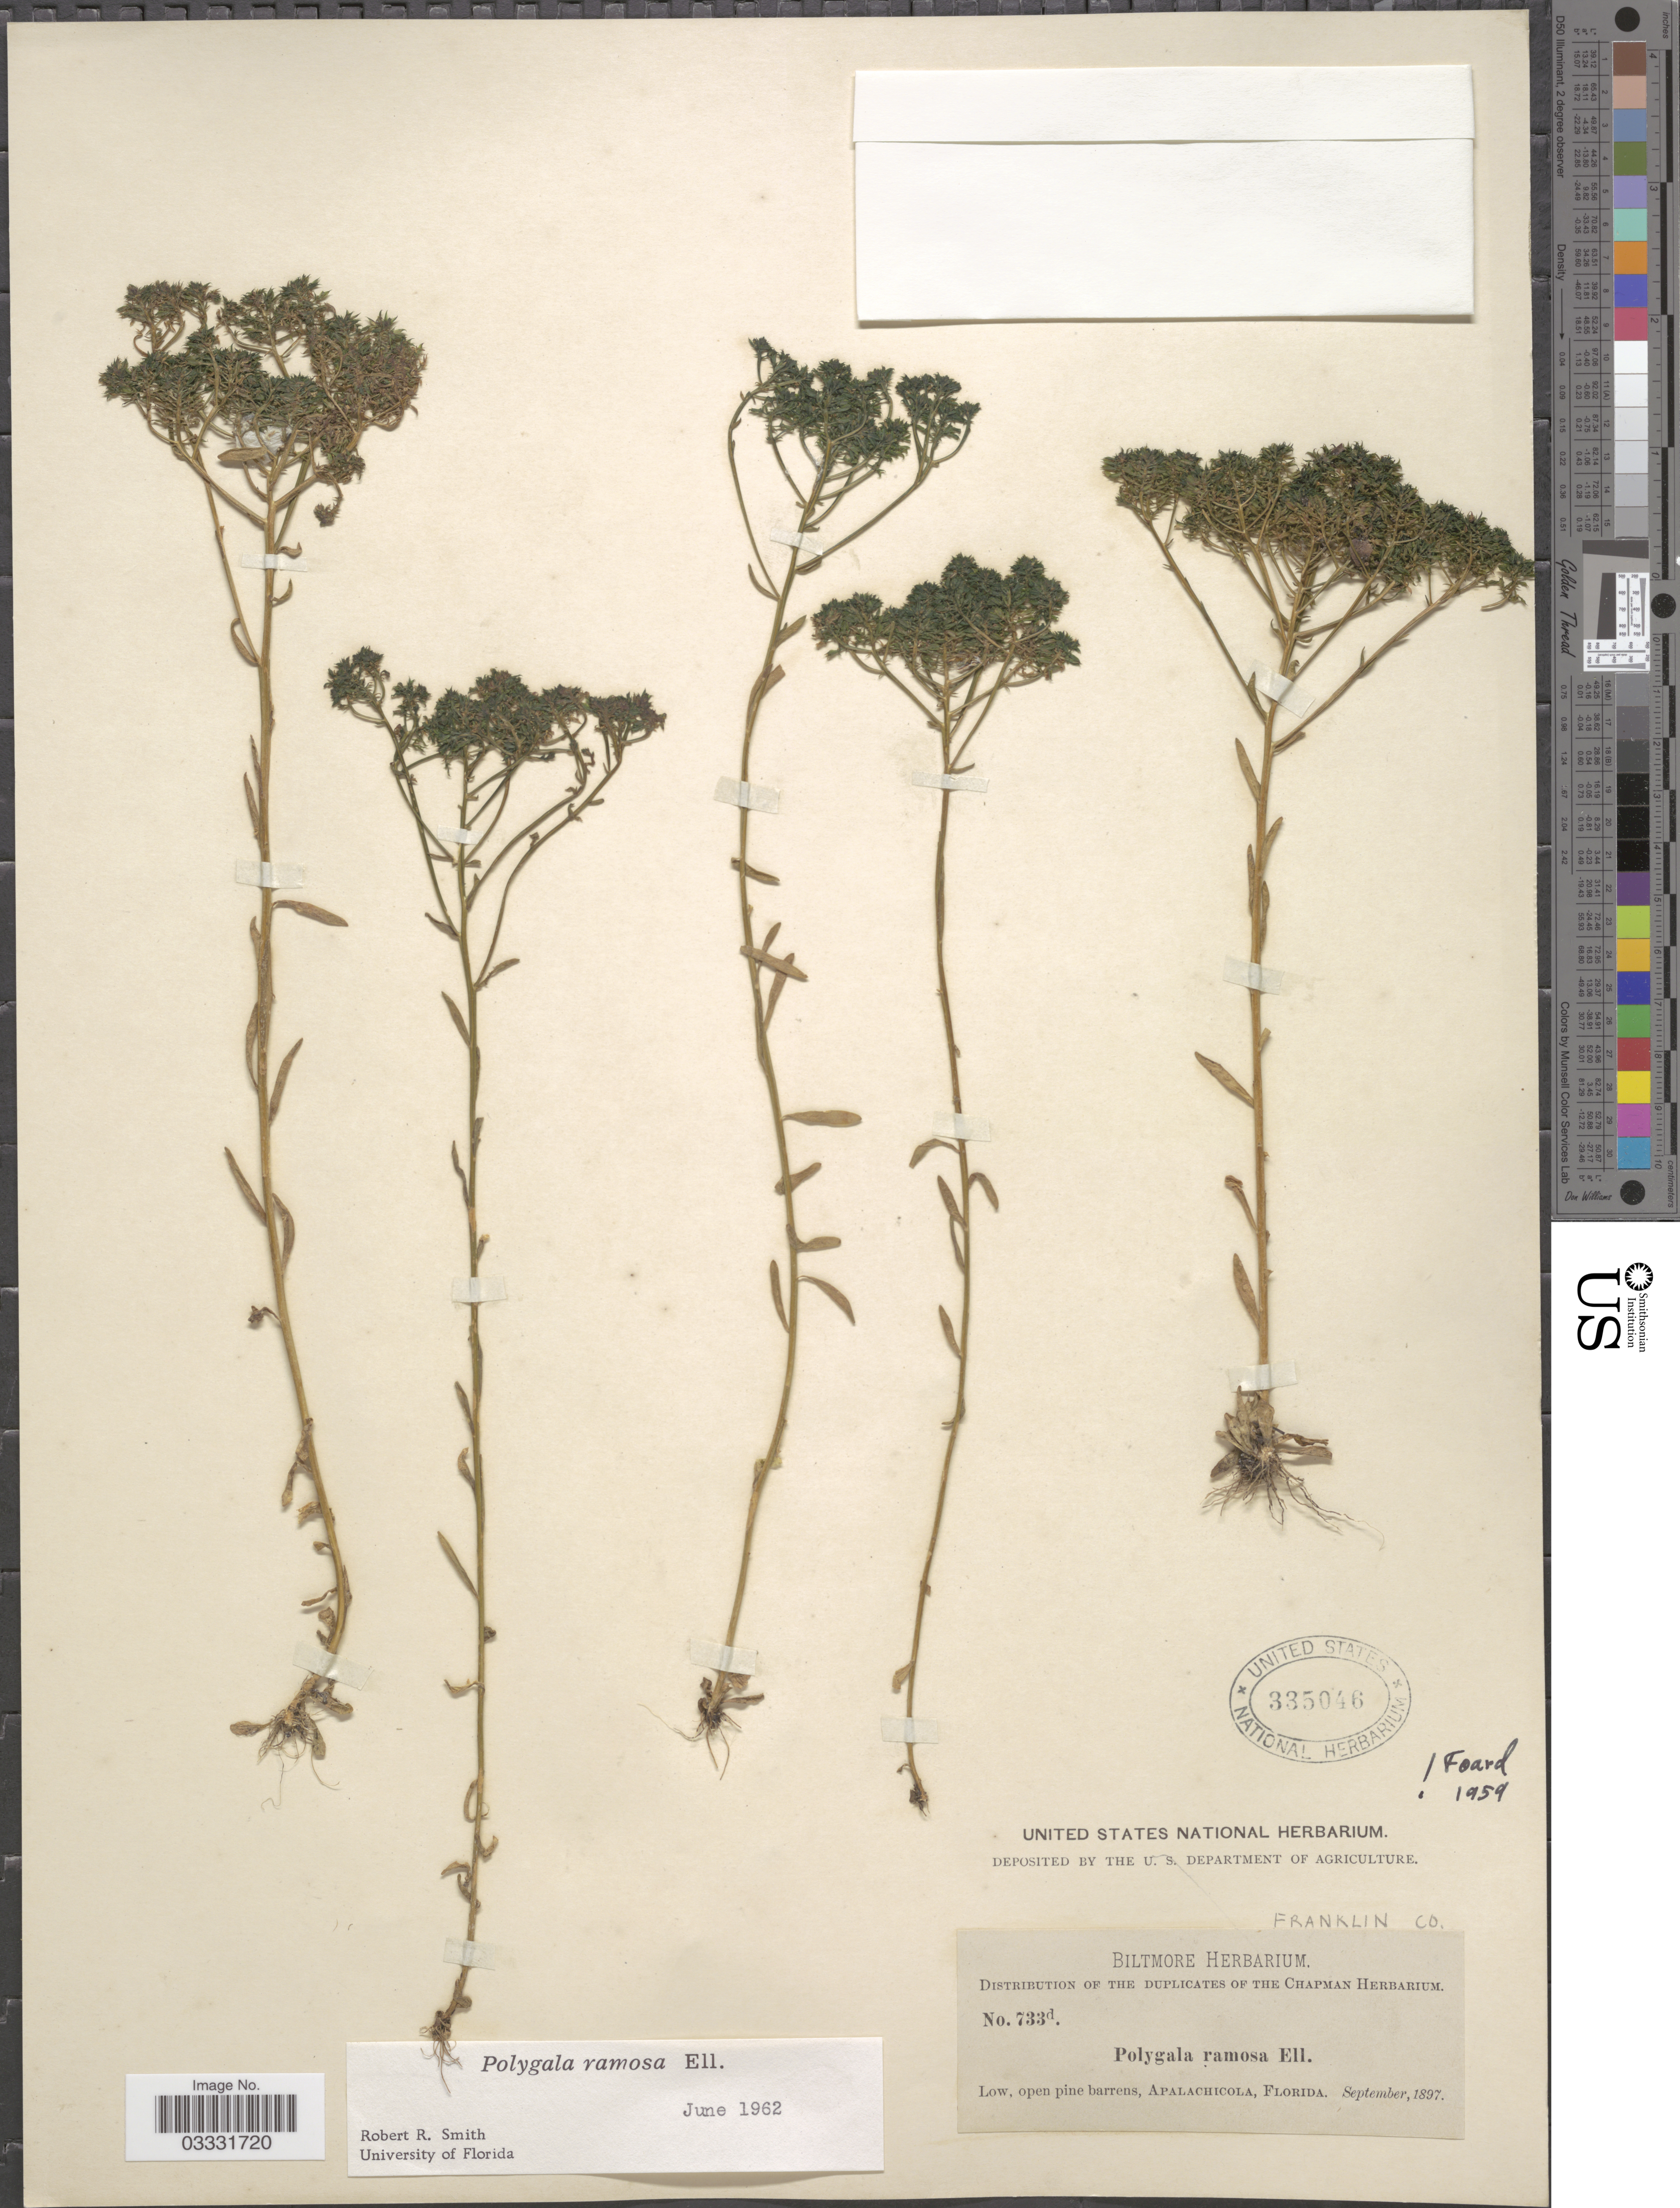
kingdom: Plantae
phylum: Tracheophyta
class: Magnoliopsida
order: Fabales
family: Polygalaceae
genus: Polygala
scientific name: Polygala ramosa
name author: Elliott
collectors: ex herb. Biltmore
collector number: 733d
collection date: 1897-09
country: United States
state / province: Florida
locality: Franklin Co. Apalachicola.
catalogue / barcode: US 335046